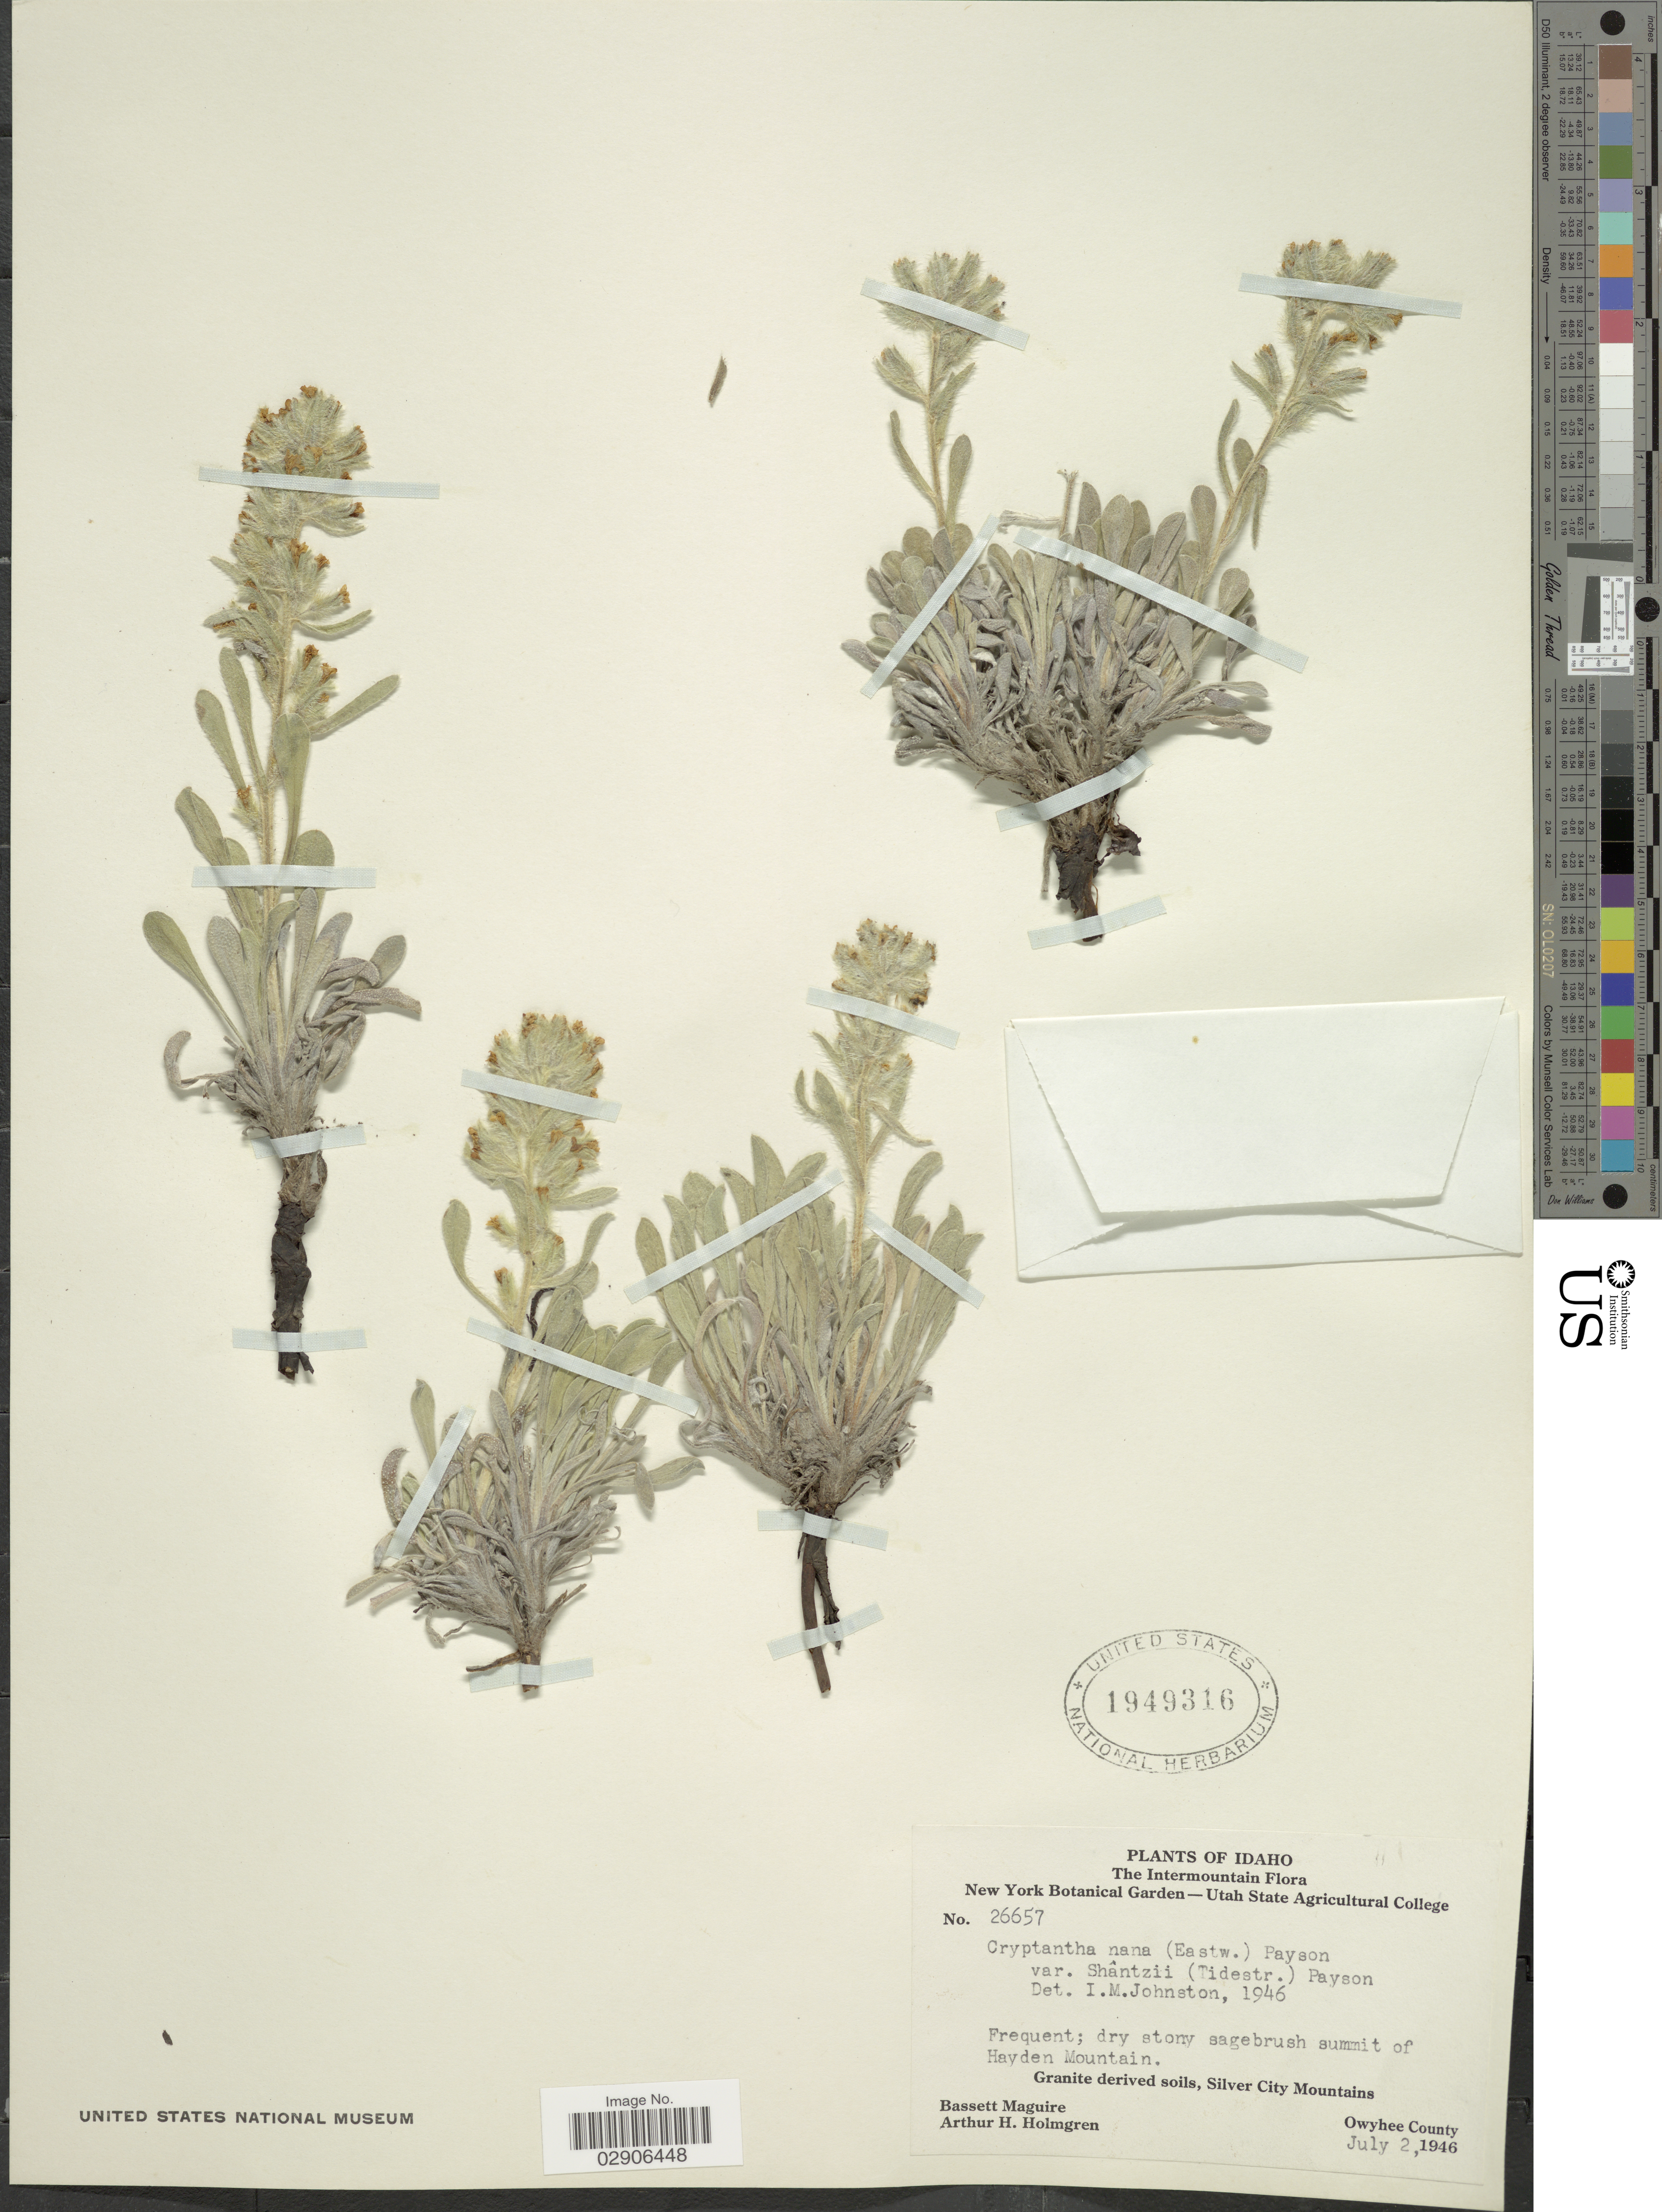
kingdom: Plantae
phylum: Tracheophyta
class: Magnoliopsida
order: Boraginales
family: Boraginaceae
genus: Oreocarya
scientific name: Oreocarya humilis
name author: (A. Gray) Greene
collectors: B. Maguire & A. H. Holmgren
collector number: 26657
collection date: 1946-07-02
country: United States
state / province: Idaho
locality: The Intermountain. Dry stony sagebrush summit of Hayden Mountain. Granite derived soils, Silver City Mountains. Owyhee County.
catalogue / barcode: US 1949316